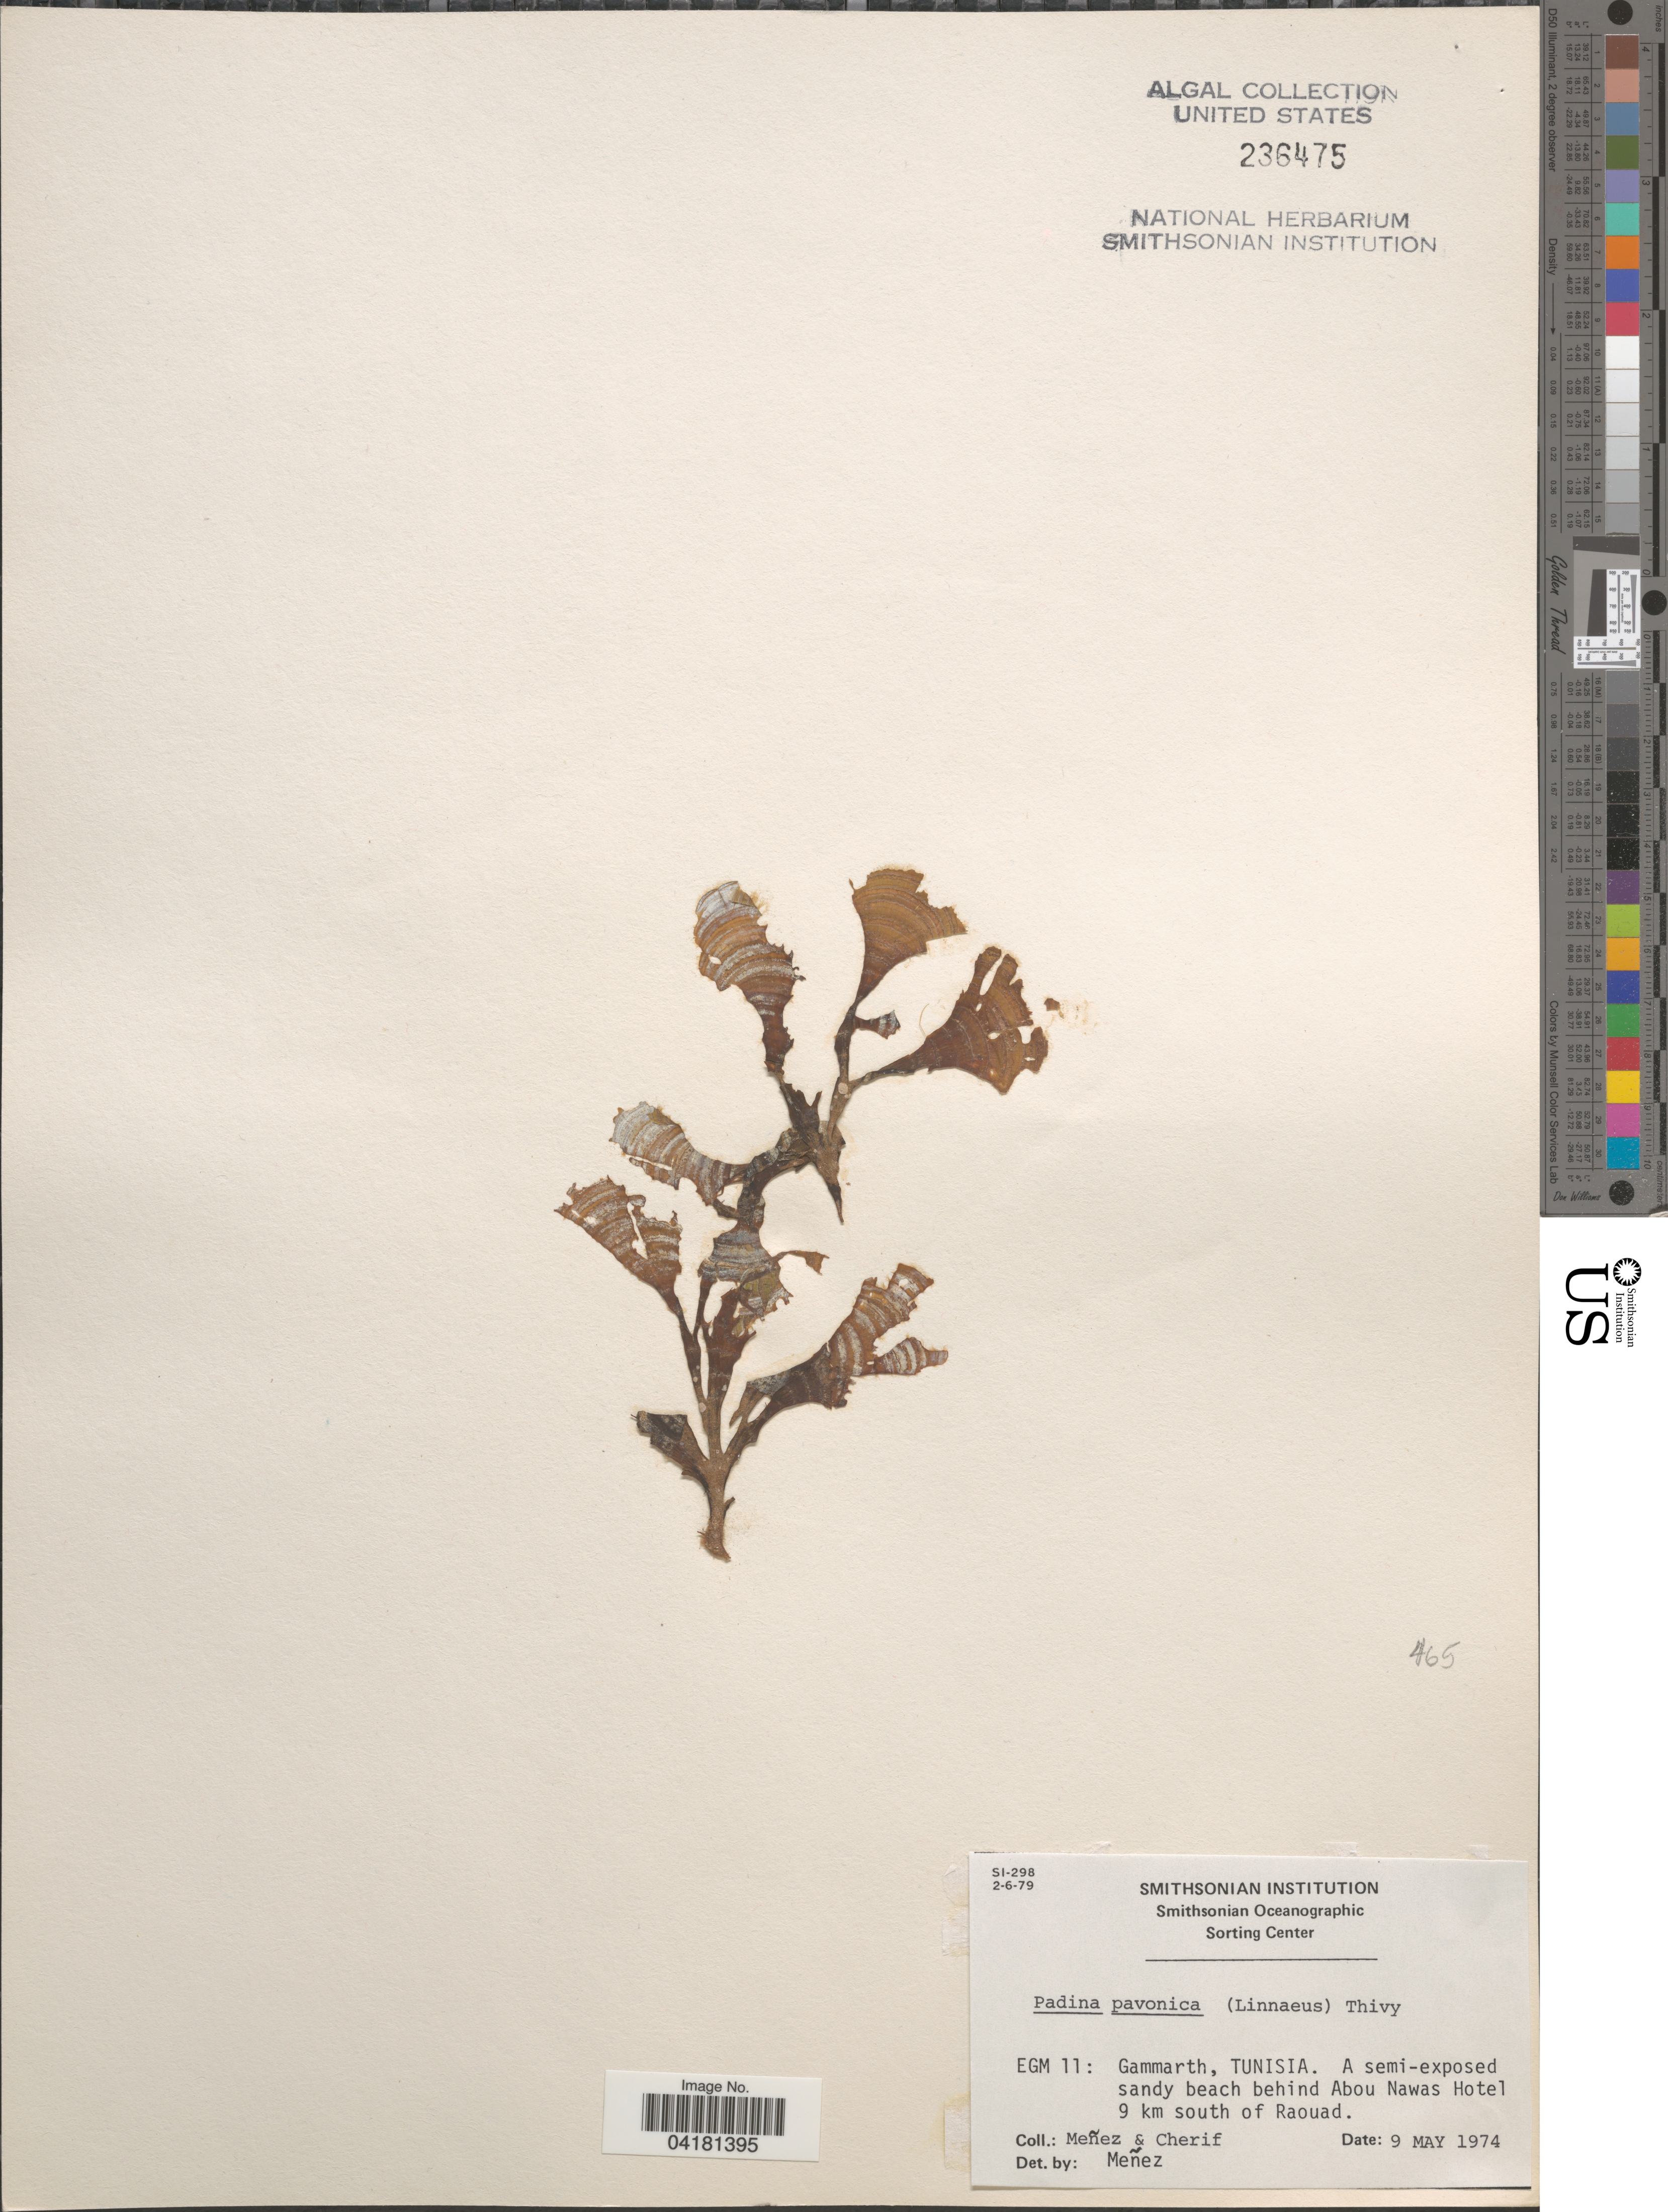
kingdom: Chromista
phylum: Ochrophyta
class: Phaeophyceae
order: Dictyotales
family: Dictyotaceae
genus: Padina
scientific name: Padina pavonica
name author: (L.) Thivy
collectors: Menez & -. Cherif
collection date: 1974-05-09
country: Tunisia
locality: EGM 11: Gammarth, Tunisia. A semi-exposed sandy beach behind Abou Nawas Hotel 9 km south of Raouad.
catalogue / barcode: US 236475